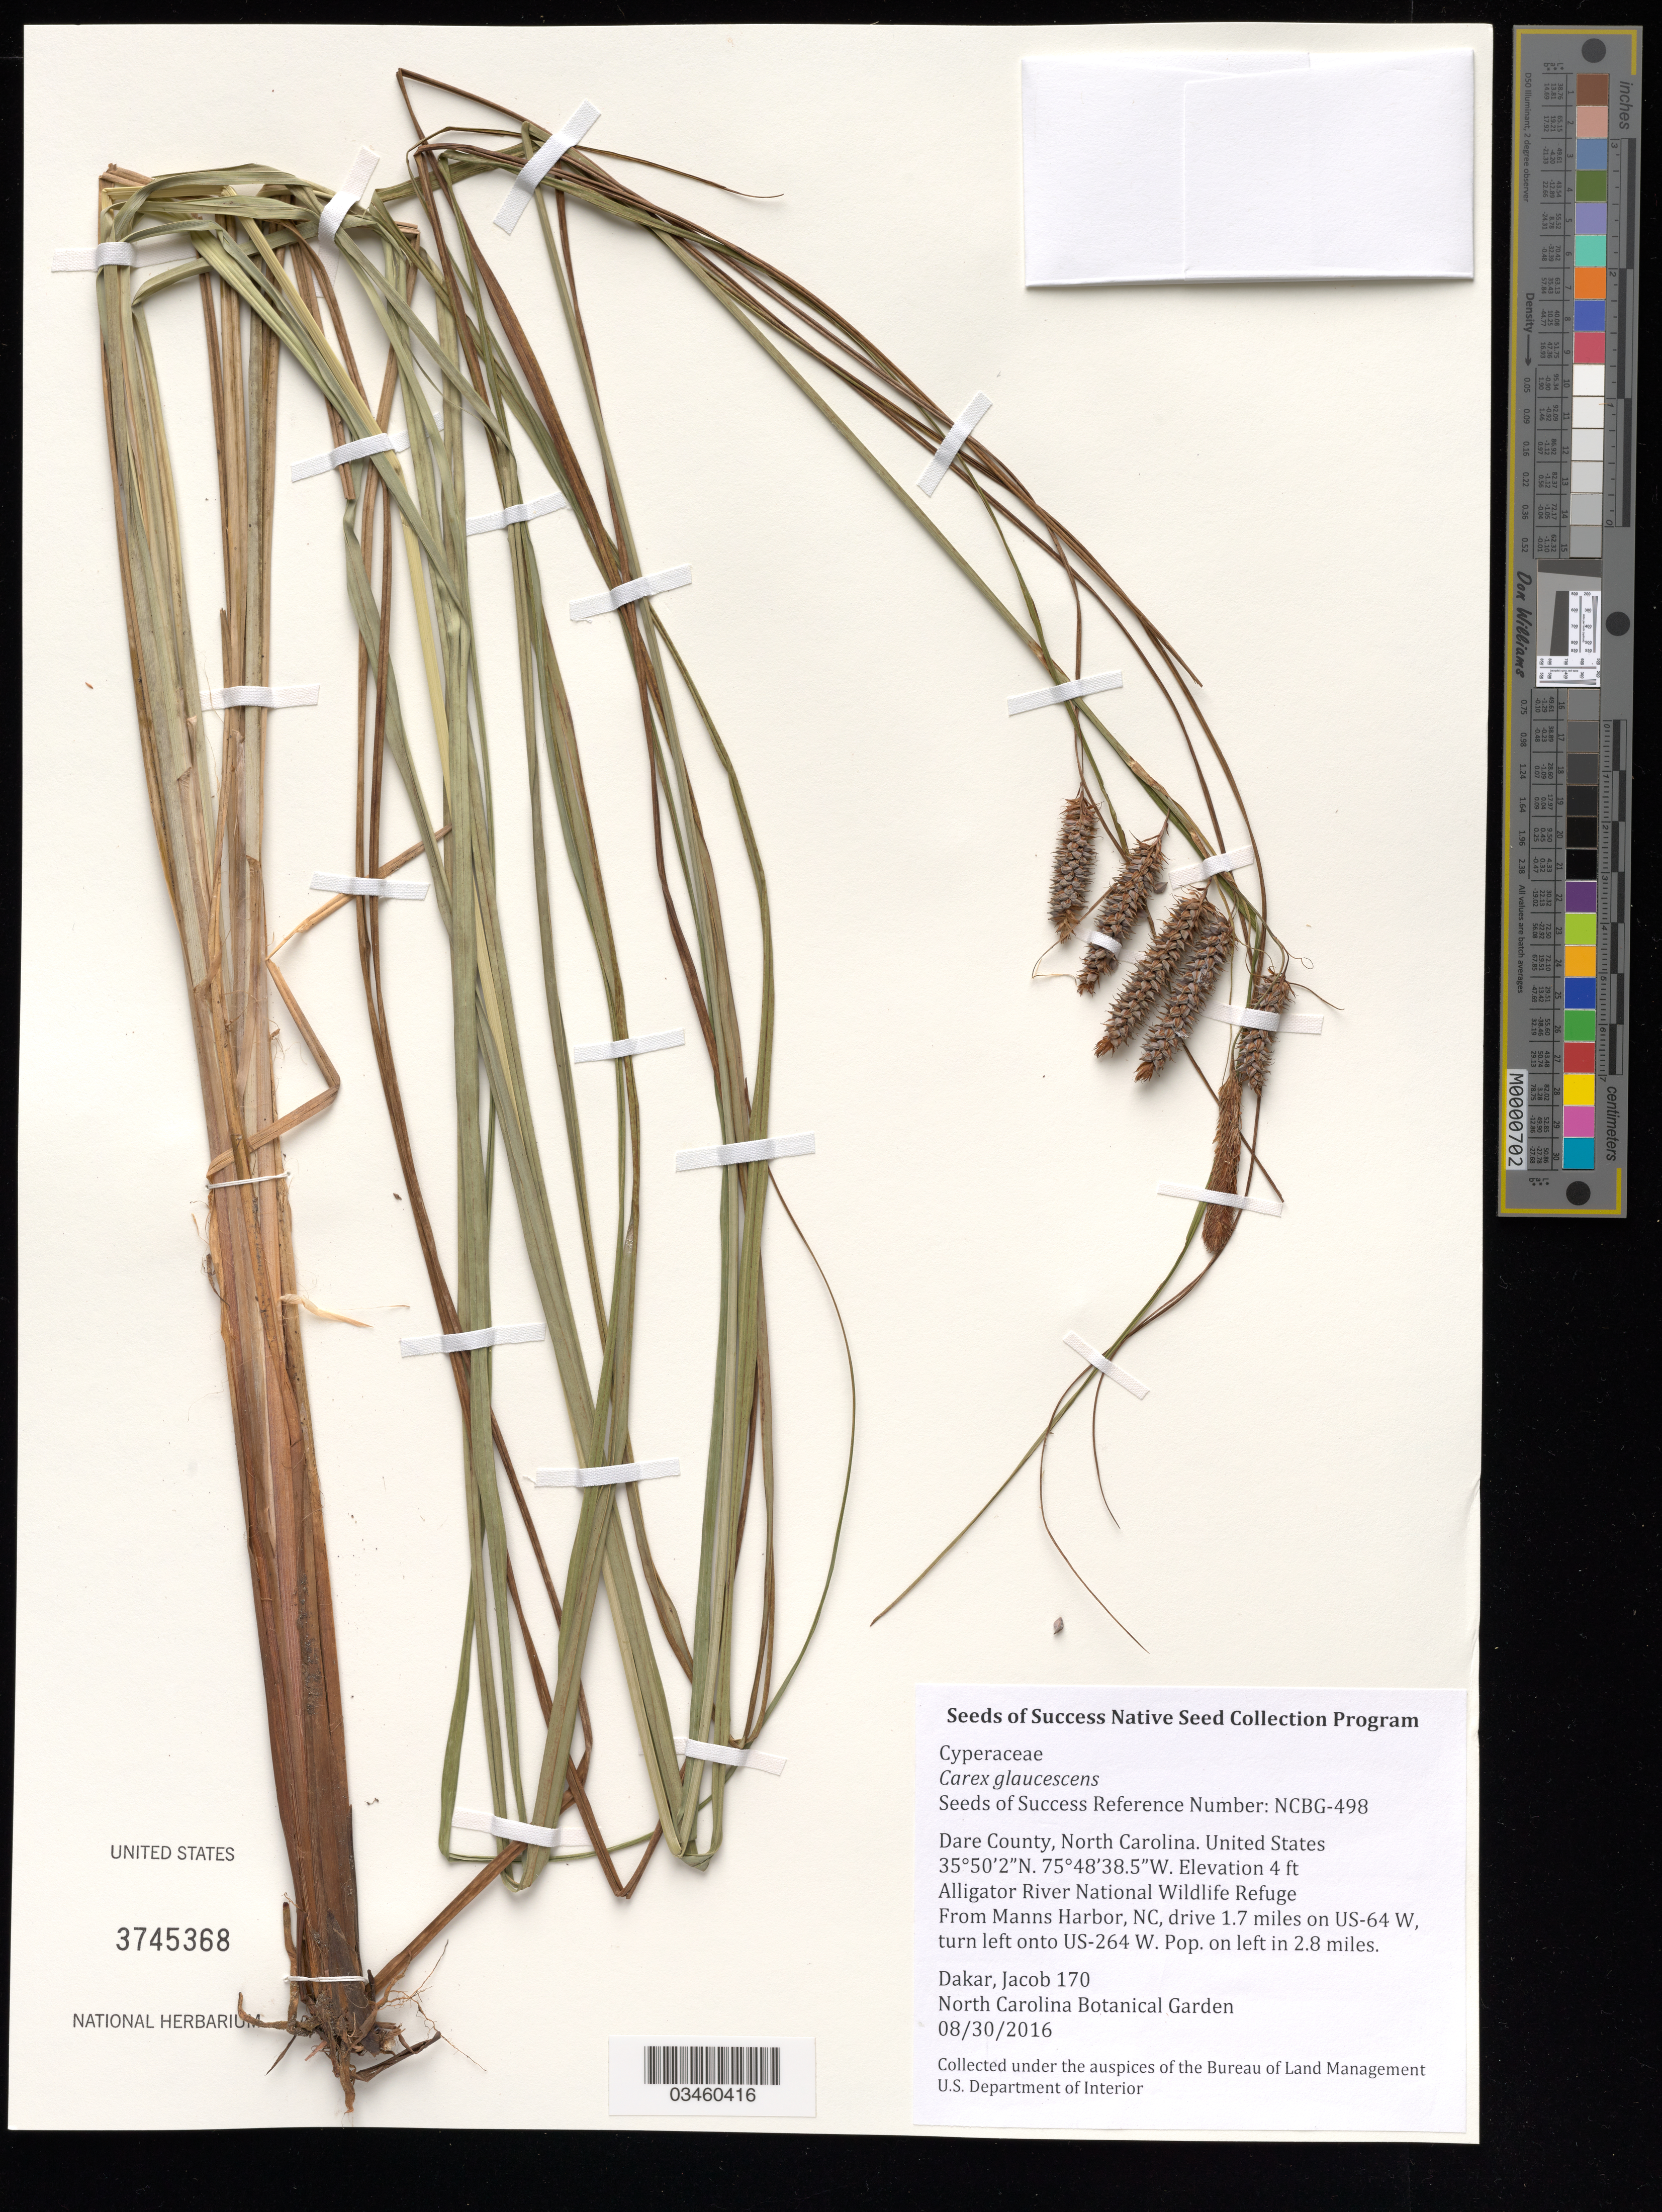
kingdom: Plantae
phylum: Tracheophyta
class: Liliopsida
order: Poales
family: Cyperaceae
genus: Carex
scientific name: Carex glaucescens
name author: Elliott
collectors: J. Dakar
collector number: NCBG-498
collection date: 2016-08-30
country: United States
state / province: North Carolina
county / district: Dare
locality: Alligator River National Wildlife Refuge, US-264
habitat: Roadside ditch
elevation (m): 1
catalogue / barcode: US 3745368